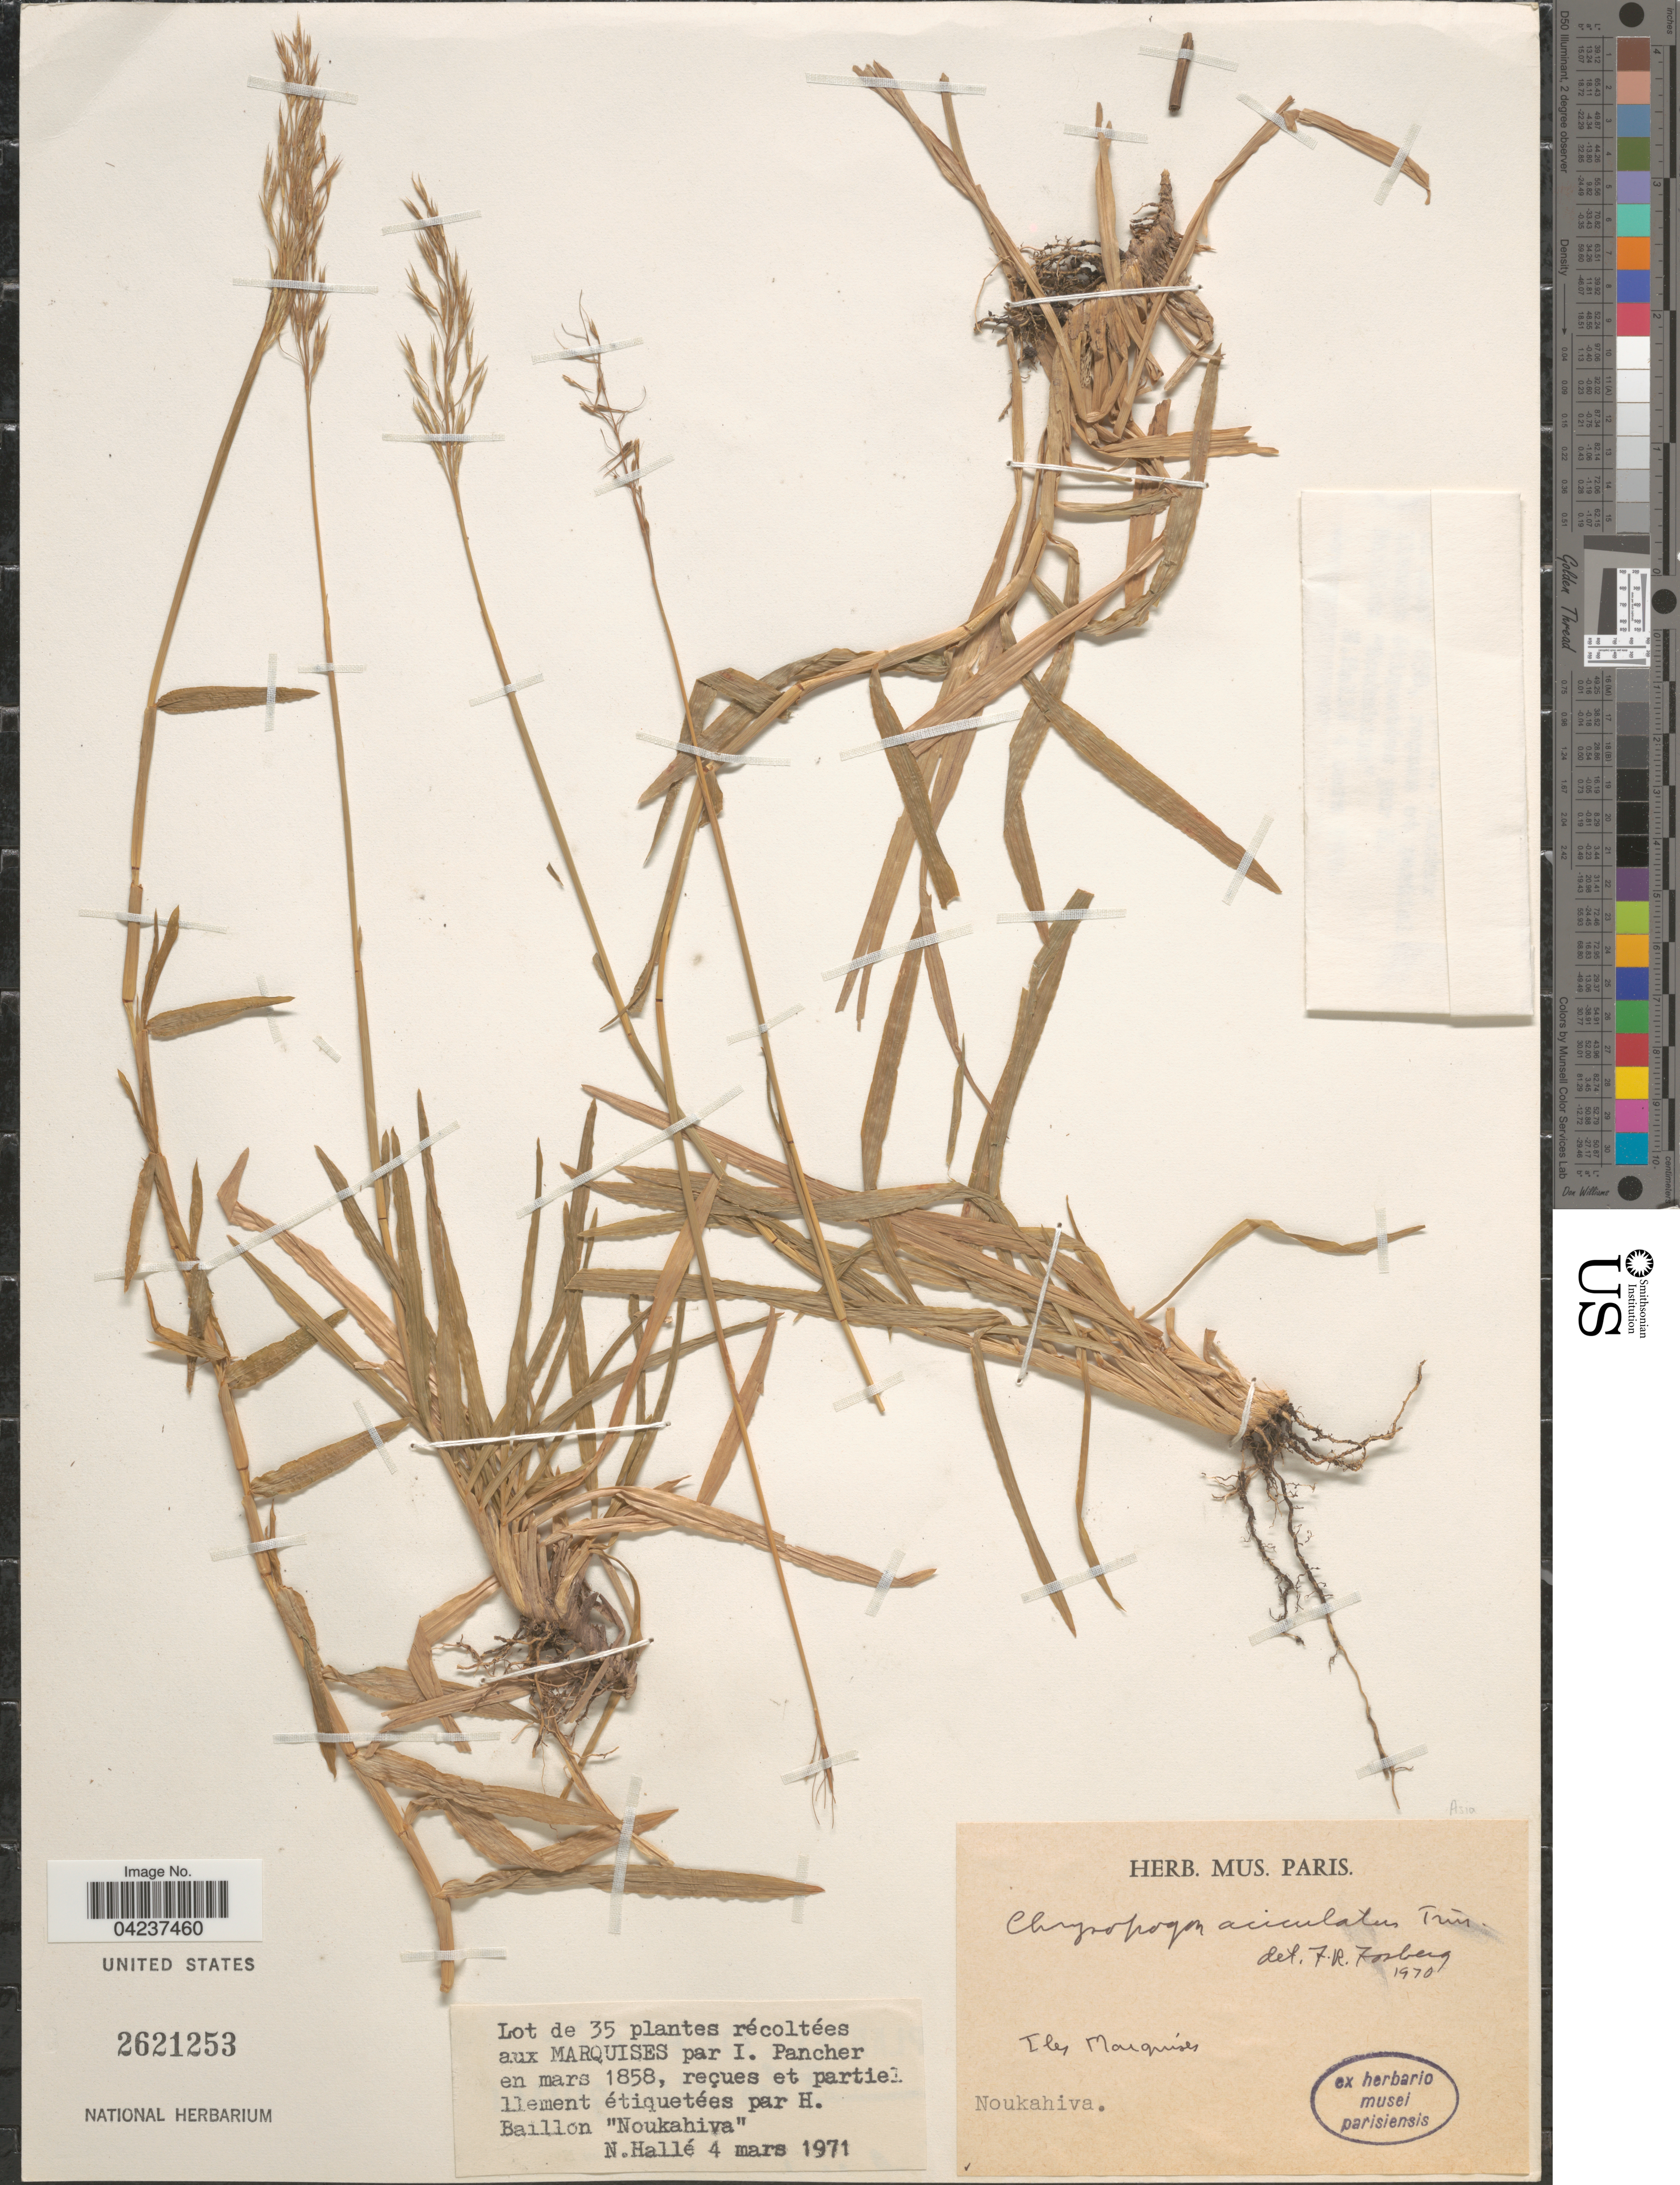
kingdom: Plantae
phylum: Tracheophyta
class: Liliopsida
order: Poales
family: Poaceae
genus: Chrysopogon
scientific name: Chrysopogon aciculatus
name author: (Retz.) Trin.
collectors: N. Hallé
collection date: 1971-03-04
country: French Polynesia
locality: Lot de 35 plantes récoltées auc Marquises par I.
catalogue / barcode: US 2621253